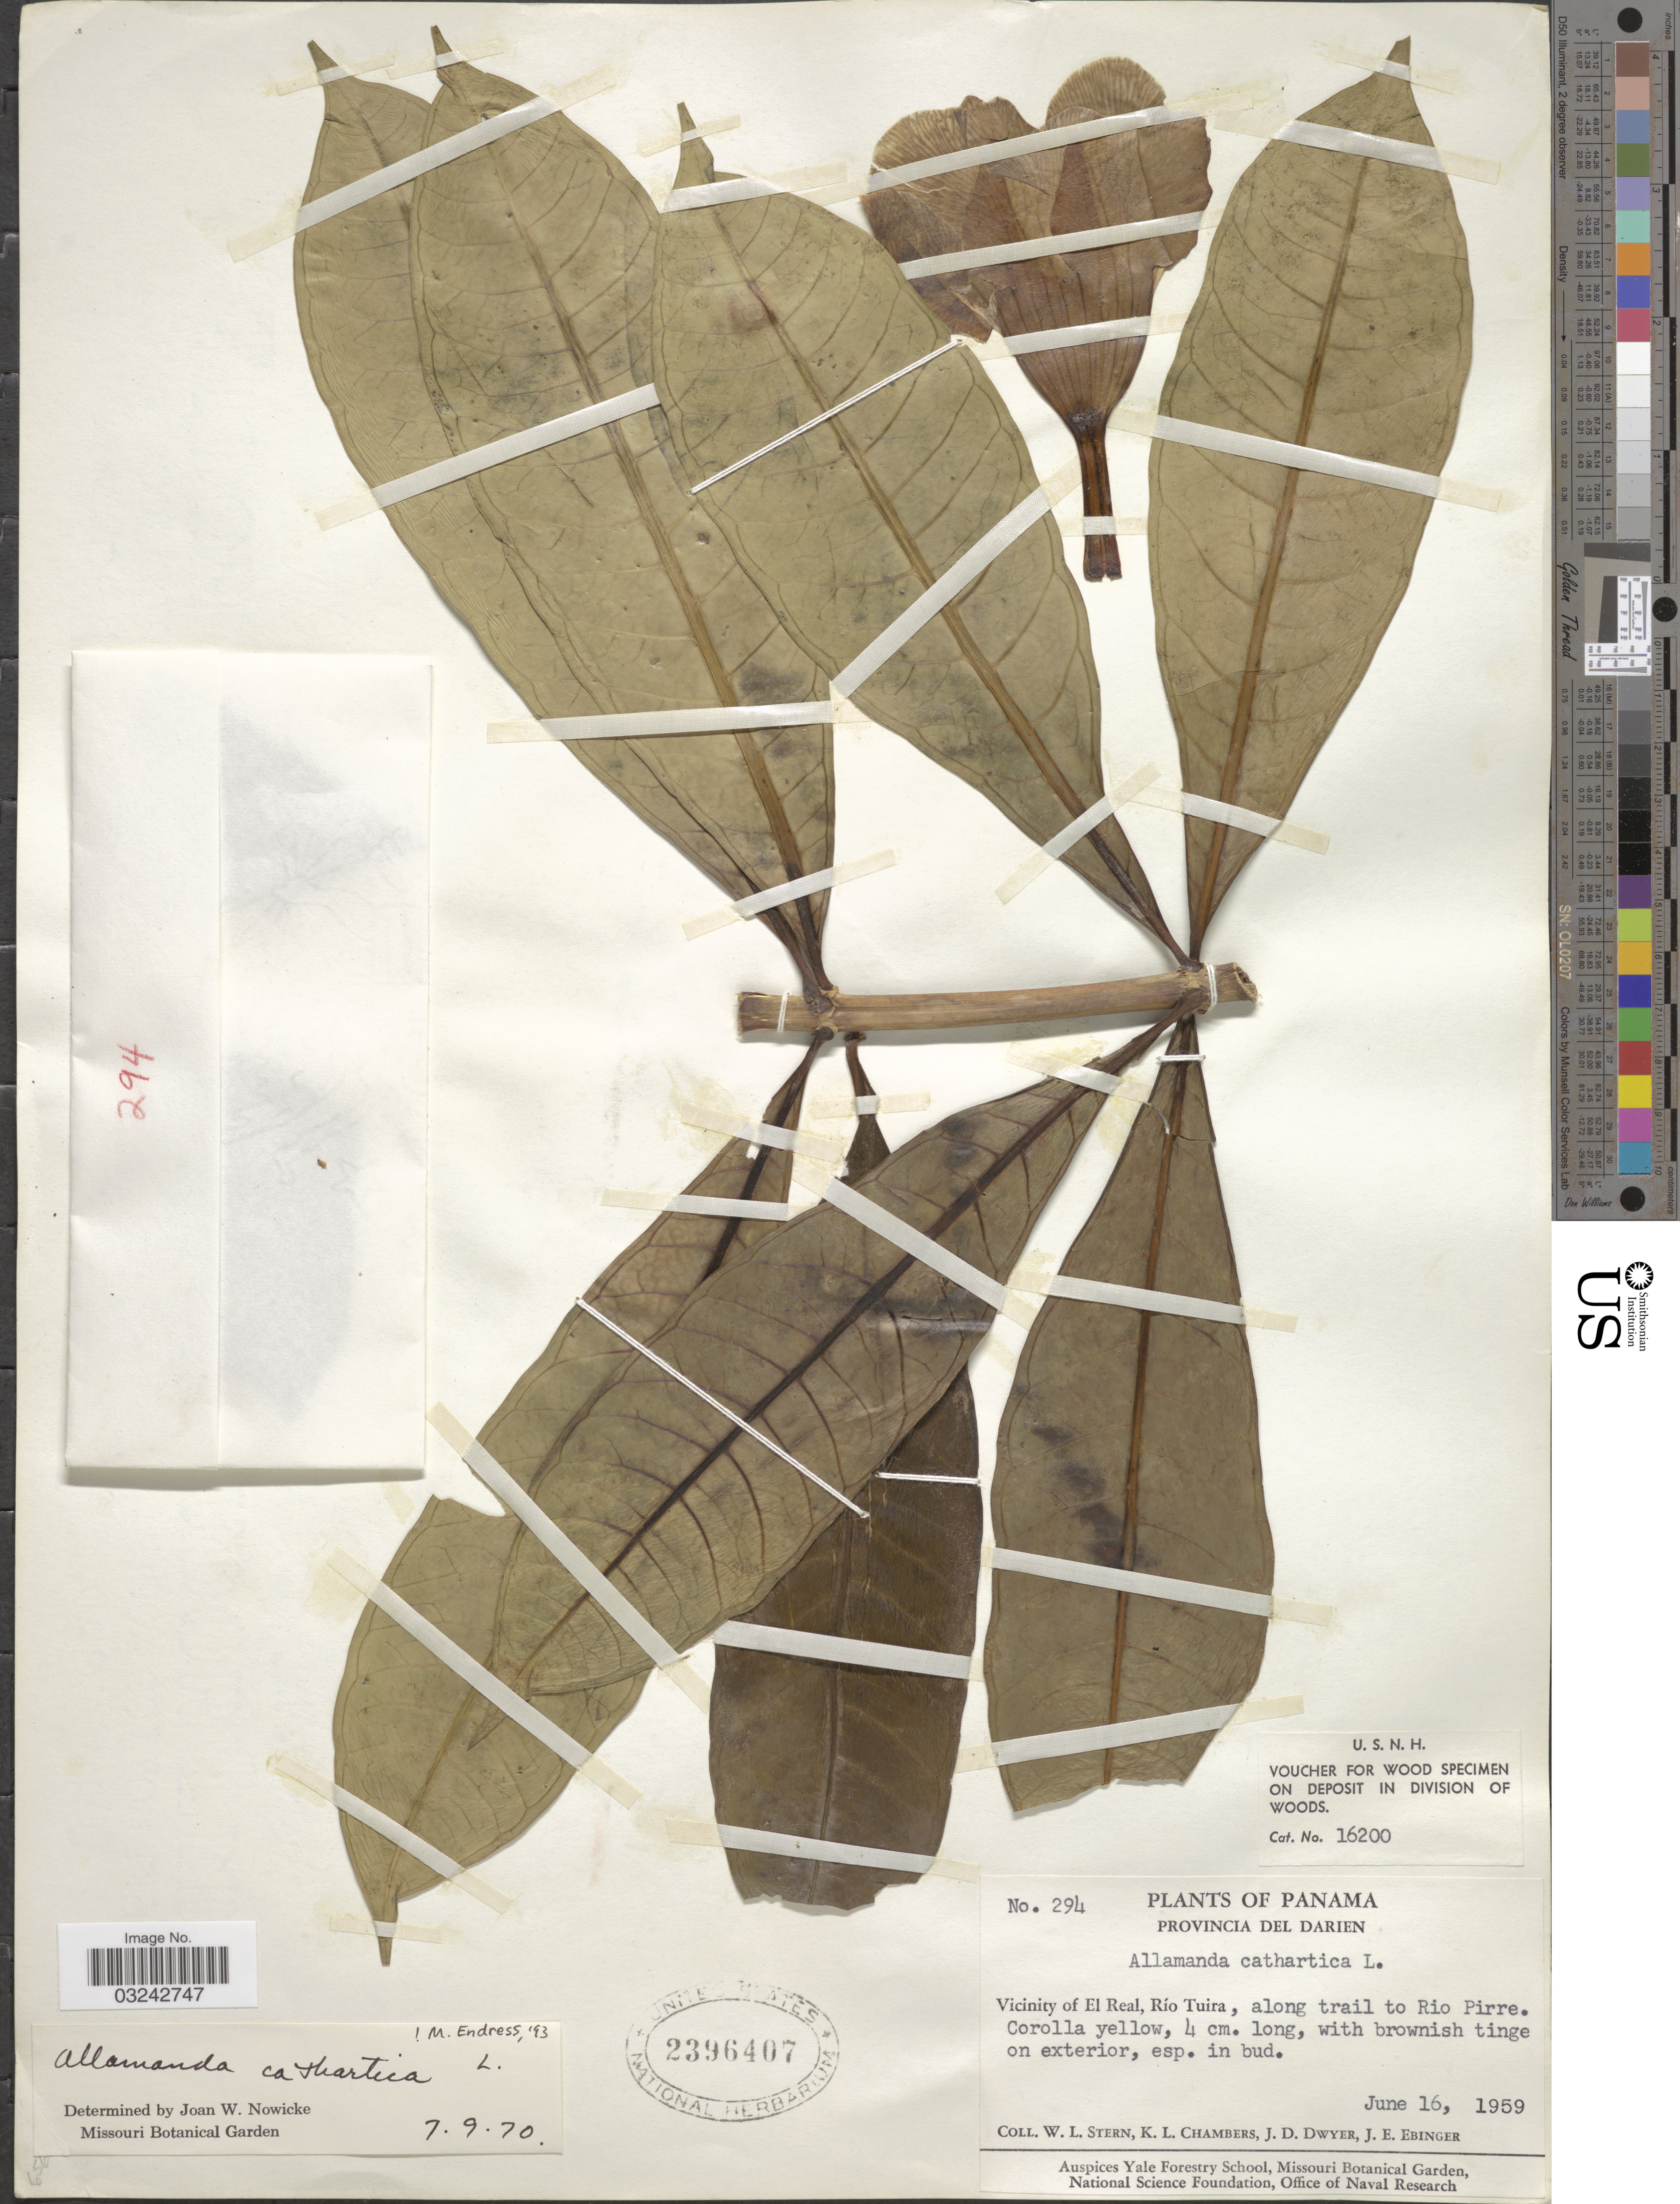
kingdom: Plantae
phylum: Tracheophyta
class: Magnoliopsida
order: Gentianales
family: Apocynaceae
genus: Allamanda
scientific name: Allamanda cathartica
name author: L.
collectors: W. L. Stern, K. Chambers, J. D. Dwyer & J. Ebinger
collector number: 294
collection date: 1959-06-16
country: Panama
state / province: Darién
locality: Vicinity of El Real, Río Tuira, along trail to Rio Pirre.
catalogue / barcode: US 2396407